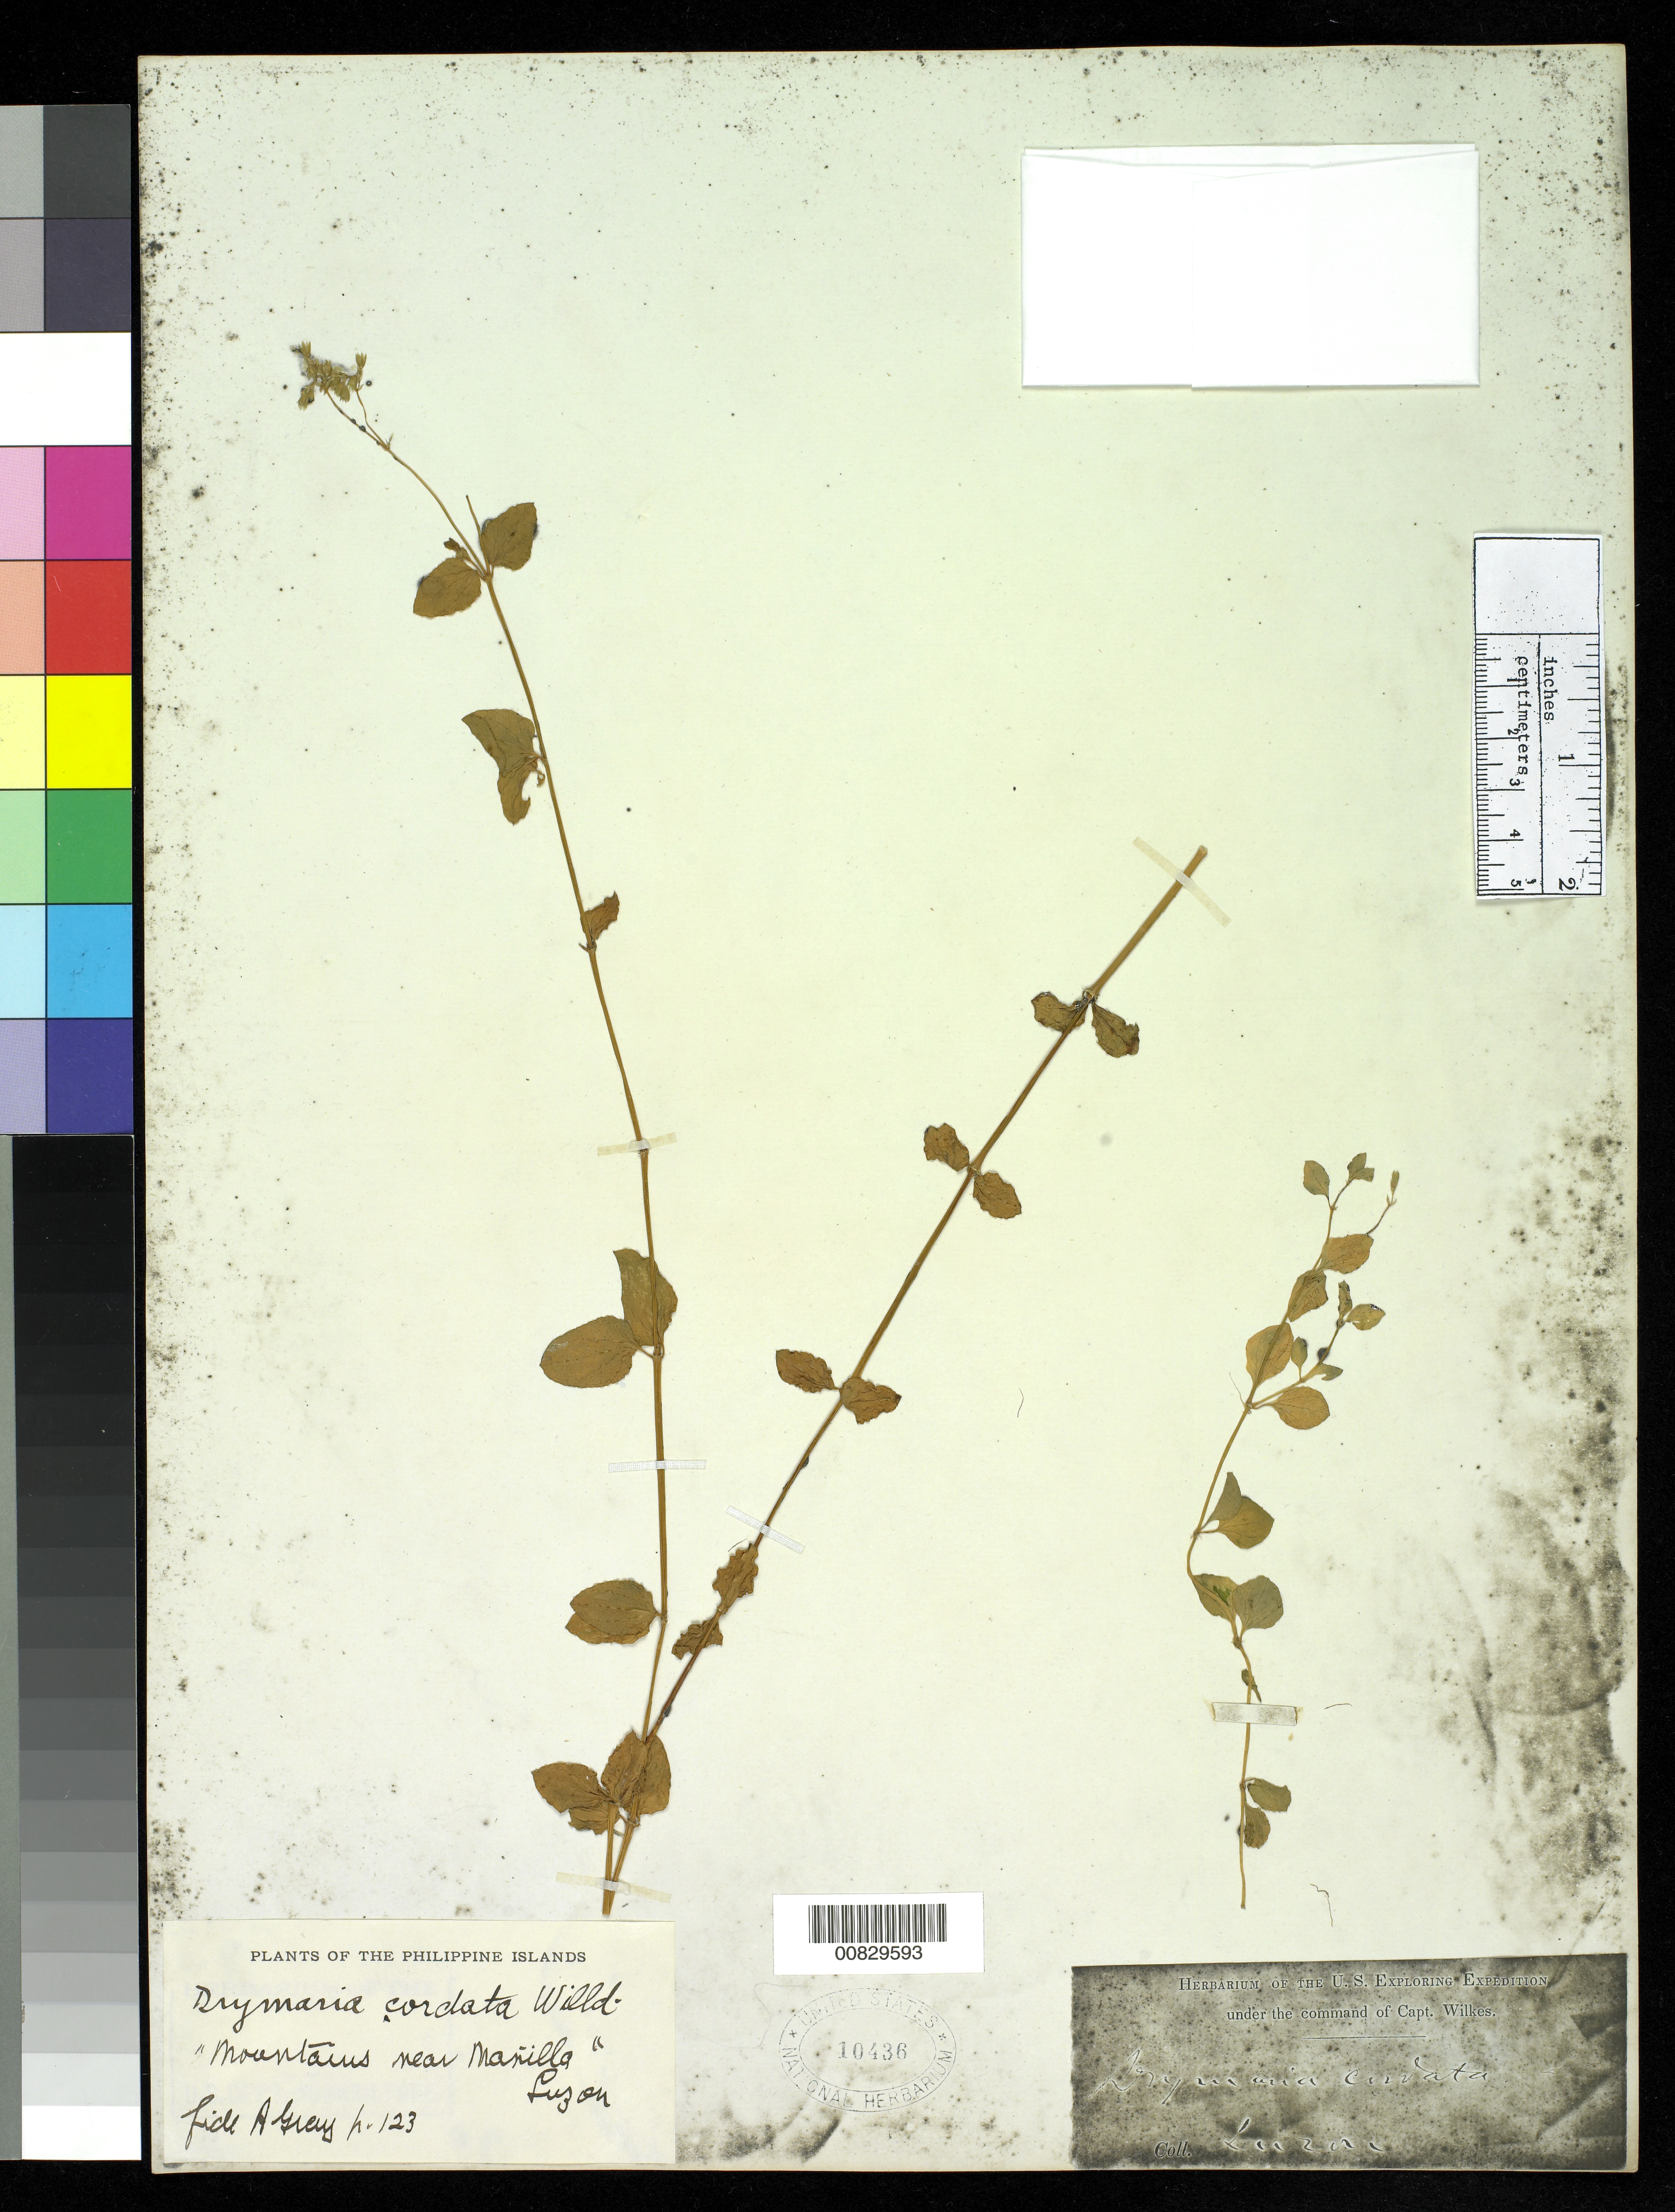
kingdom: Plantae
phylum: Tracheophyta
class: Magnoliopsida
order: Caryophyllales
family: Caryophyllaceae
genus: Drymaria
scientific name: Drymaria cordata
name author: (L.) Willd. ex Schult.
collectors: Wilkes Explor. Exped.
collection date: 1838/1842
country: Philippines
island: Luzon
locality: Luzon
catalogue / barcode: US 10436